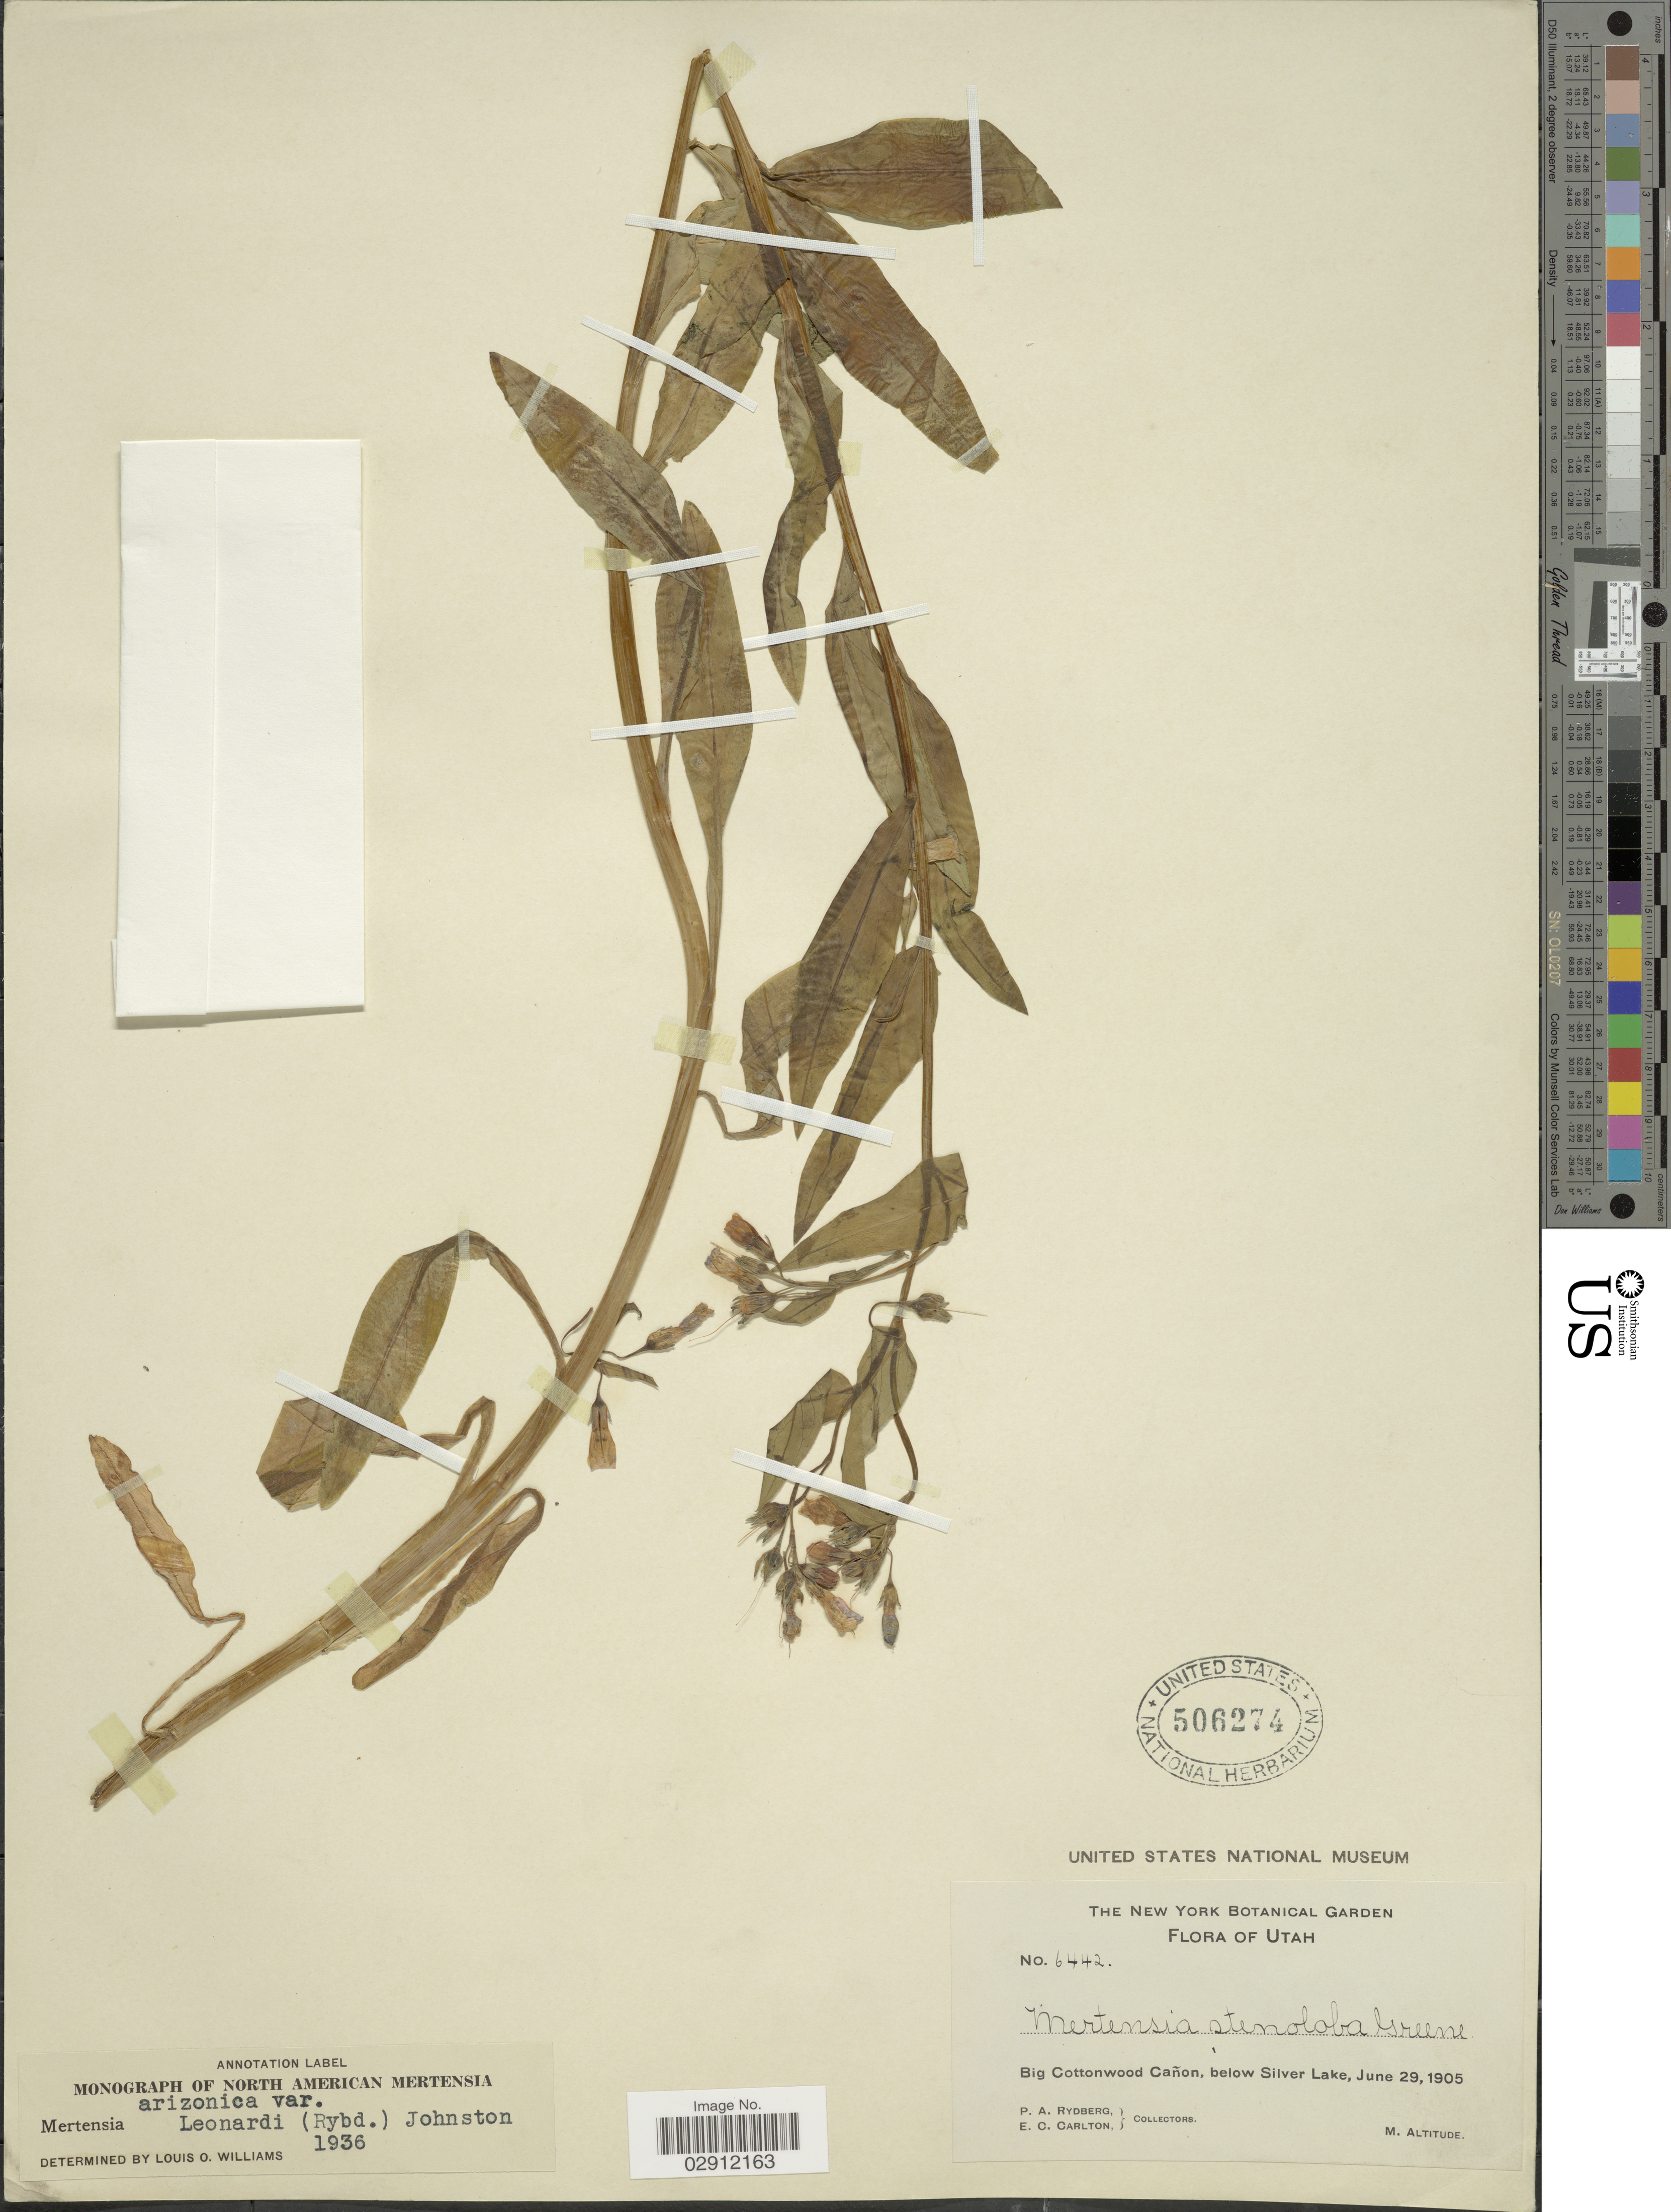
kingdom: Plantae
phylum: Tracheophyta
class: Magnoliopsida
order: Boraginales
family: Boraginaceae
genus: Mertensia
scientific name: Mertensia arizonica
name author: Greene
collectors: P. A. Rydberg & E. Carlton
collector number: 6442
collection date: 1905-06-29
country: United States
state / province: Utah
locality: Big Cottonwood Cañon, below Silver Lake.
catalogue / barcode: US 506274